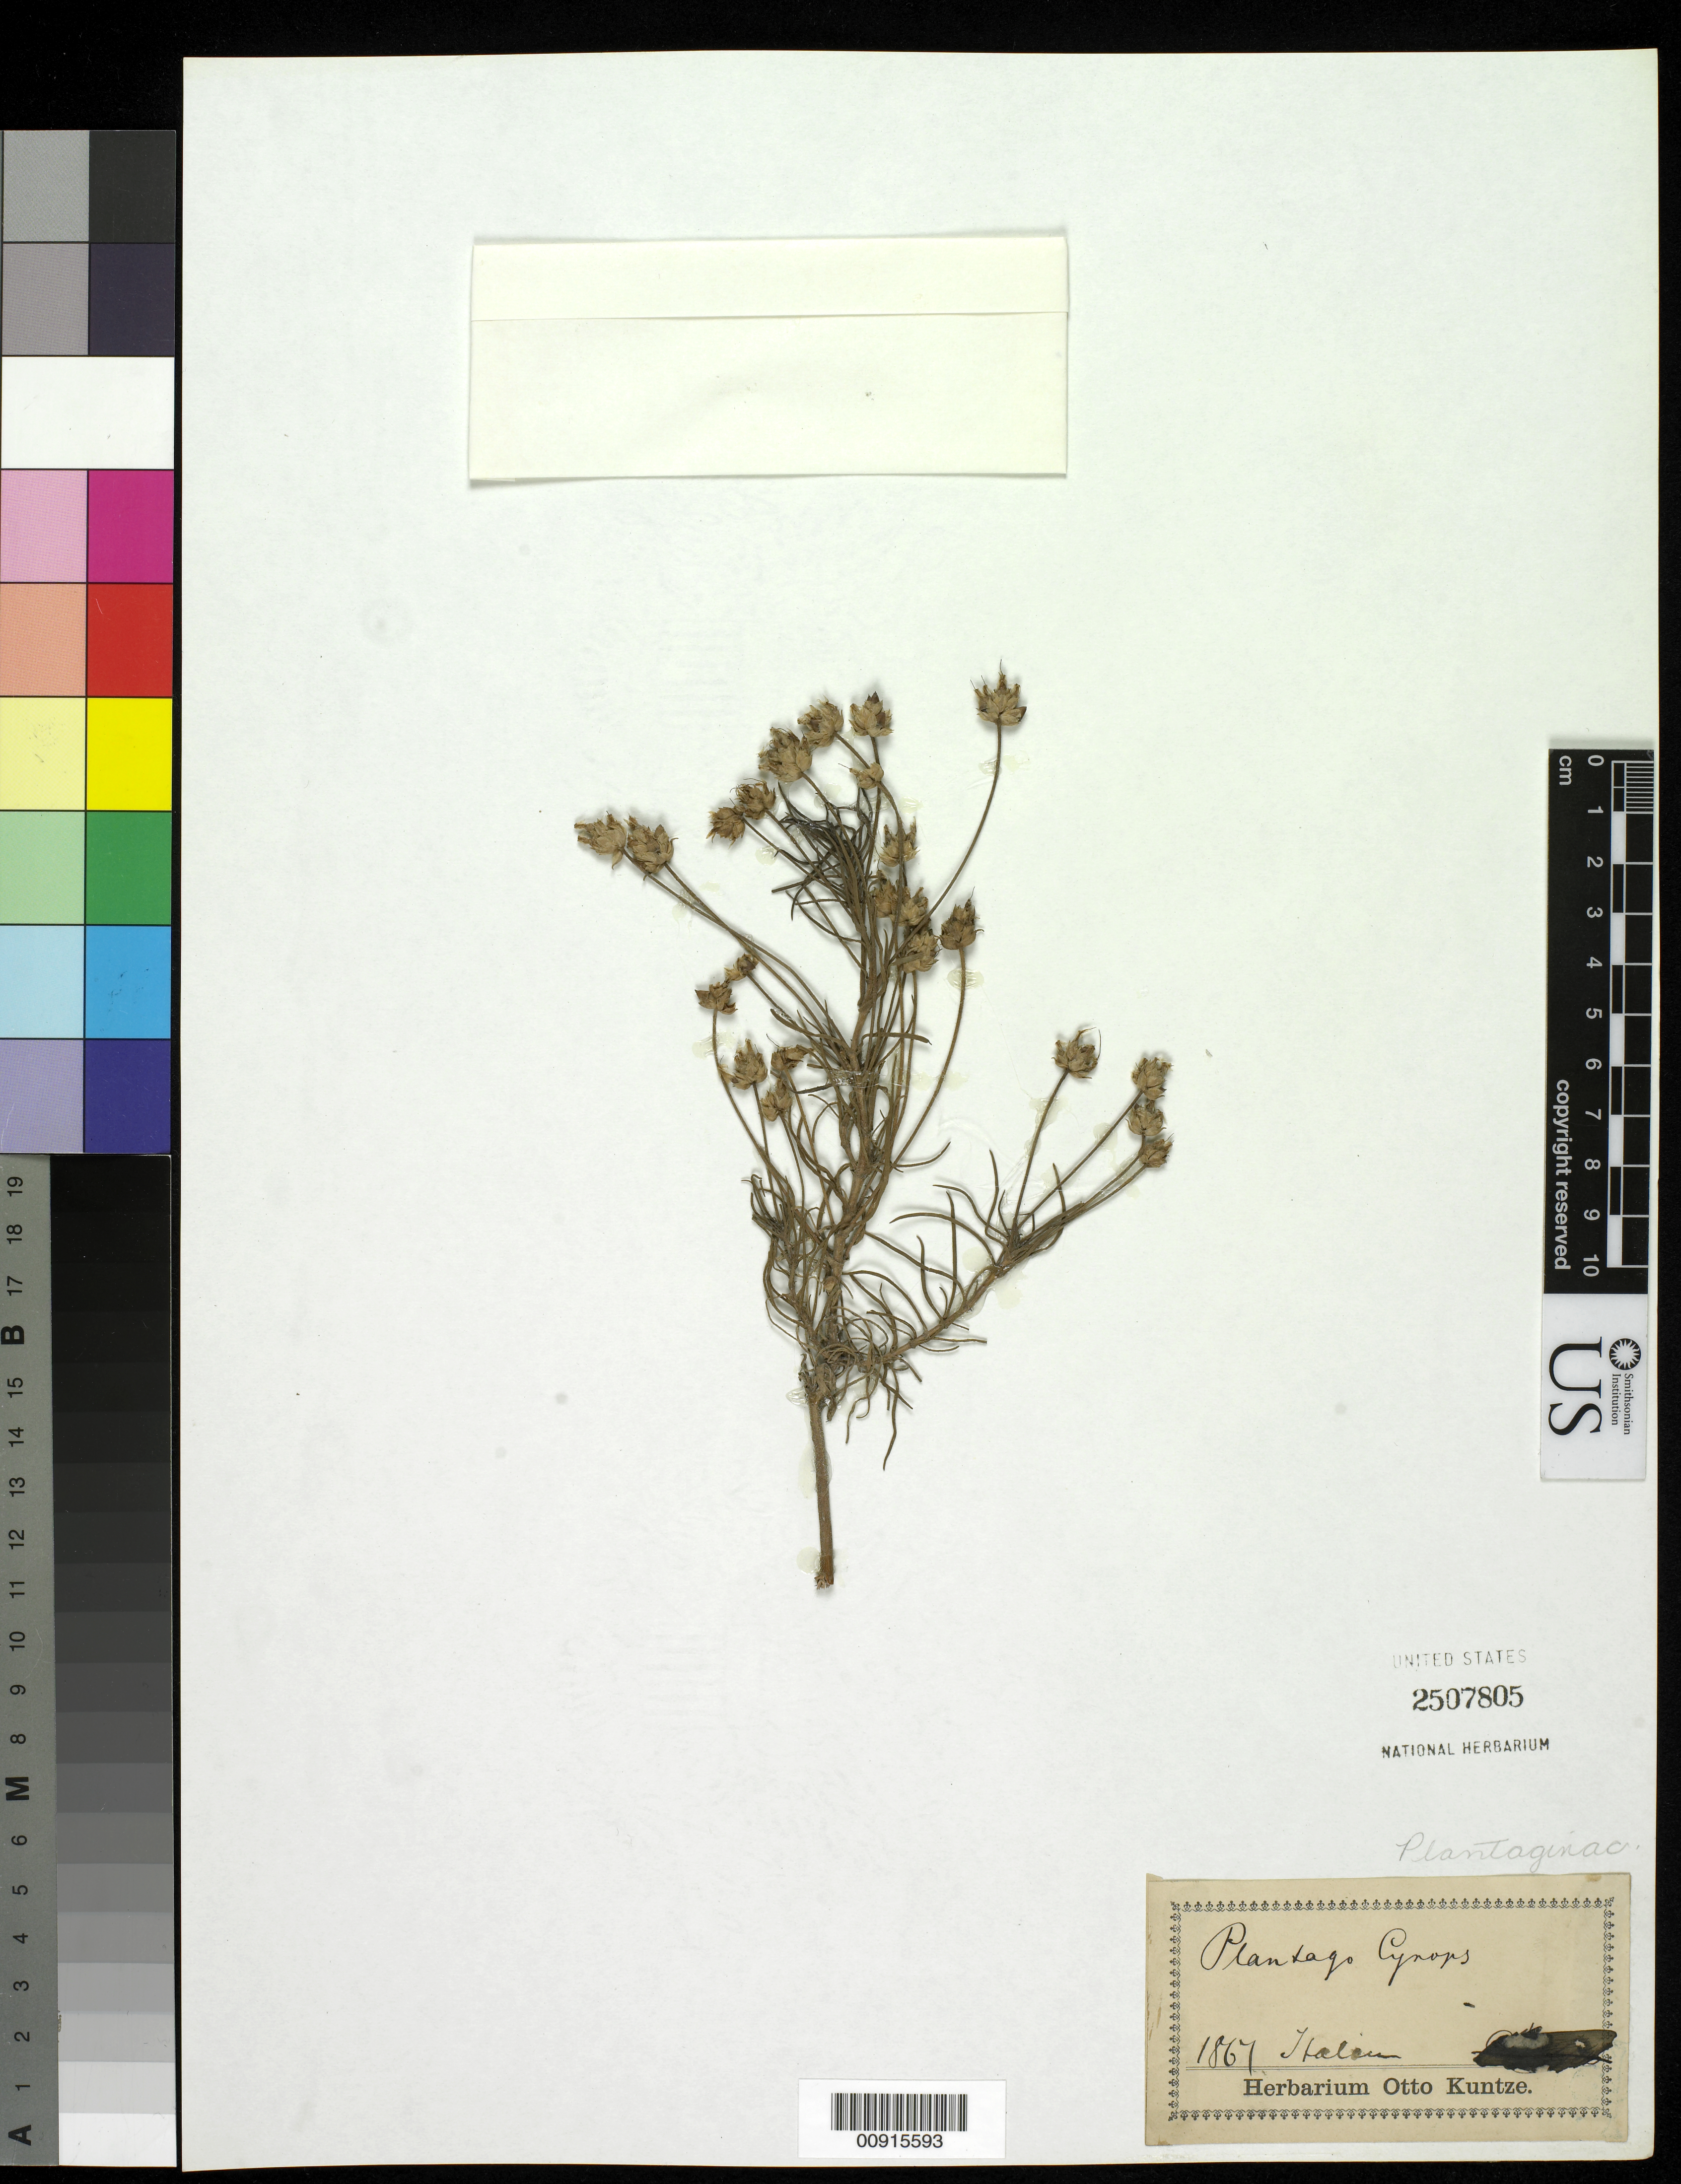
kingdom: Plantae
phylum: Tracheophyta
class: Magnoliopsida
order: Lamiales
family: Plantaginaceae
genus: Plantago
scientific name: Plantago sempervirens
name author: Crantz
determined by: Shipunov, Alexey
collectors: ex Herb. O. Kuntze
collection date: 1867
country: Italy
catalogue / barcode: US 2507805